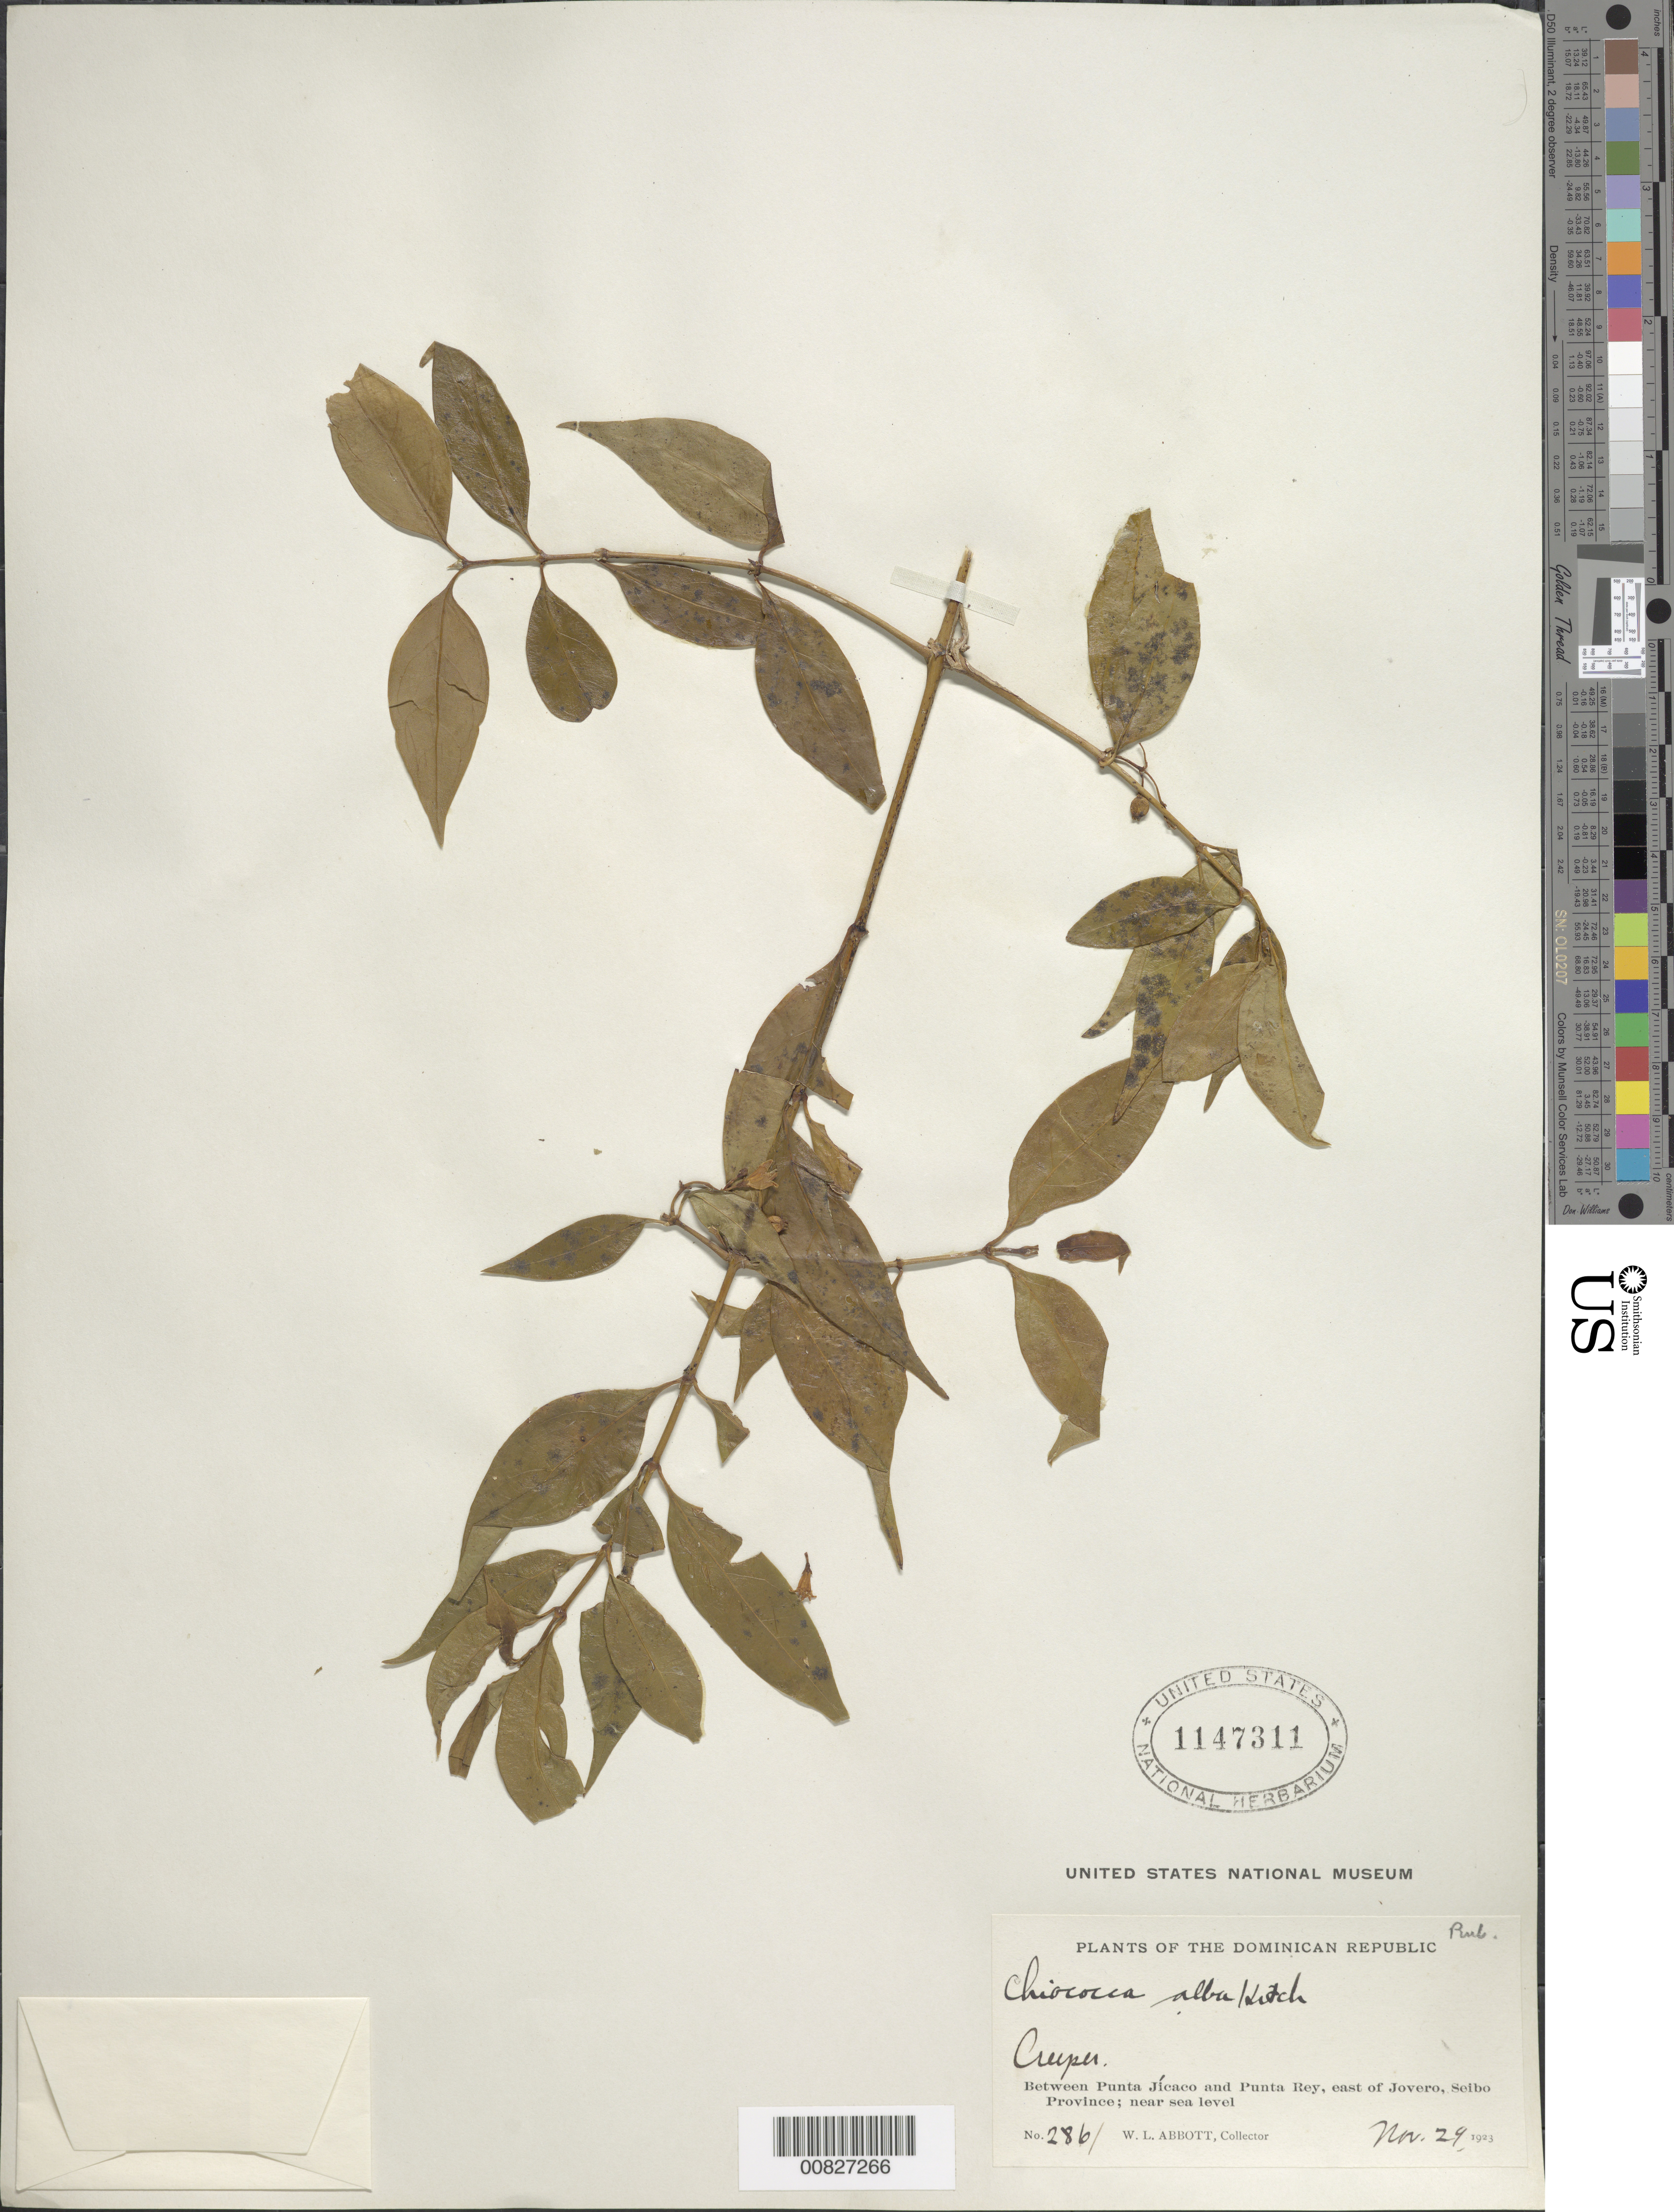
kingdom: Plantae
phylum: Tracheophyta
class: Magnoliopsida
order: Gentianales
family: Rubiaceae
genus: Chiococca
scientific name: Chiococca alba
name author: (L.) Hitchc.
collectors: W. L. Abbott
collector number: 2861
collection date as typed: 29 Nov 1923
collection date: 1923-11-29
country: Dominican Republic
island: Hispaniola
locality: Between Punta Jícaco and Punta Rey, east of Jovero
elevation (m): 0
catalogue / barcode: US 1147311